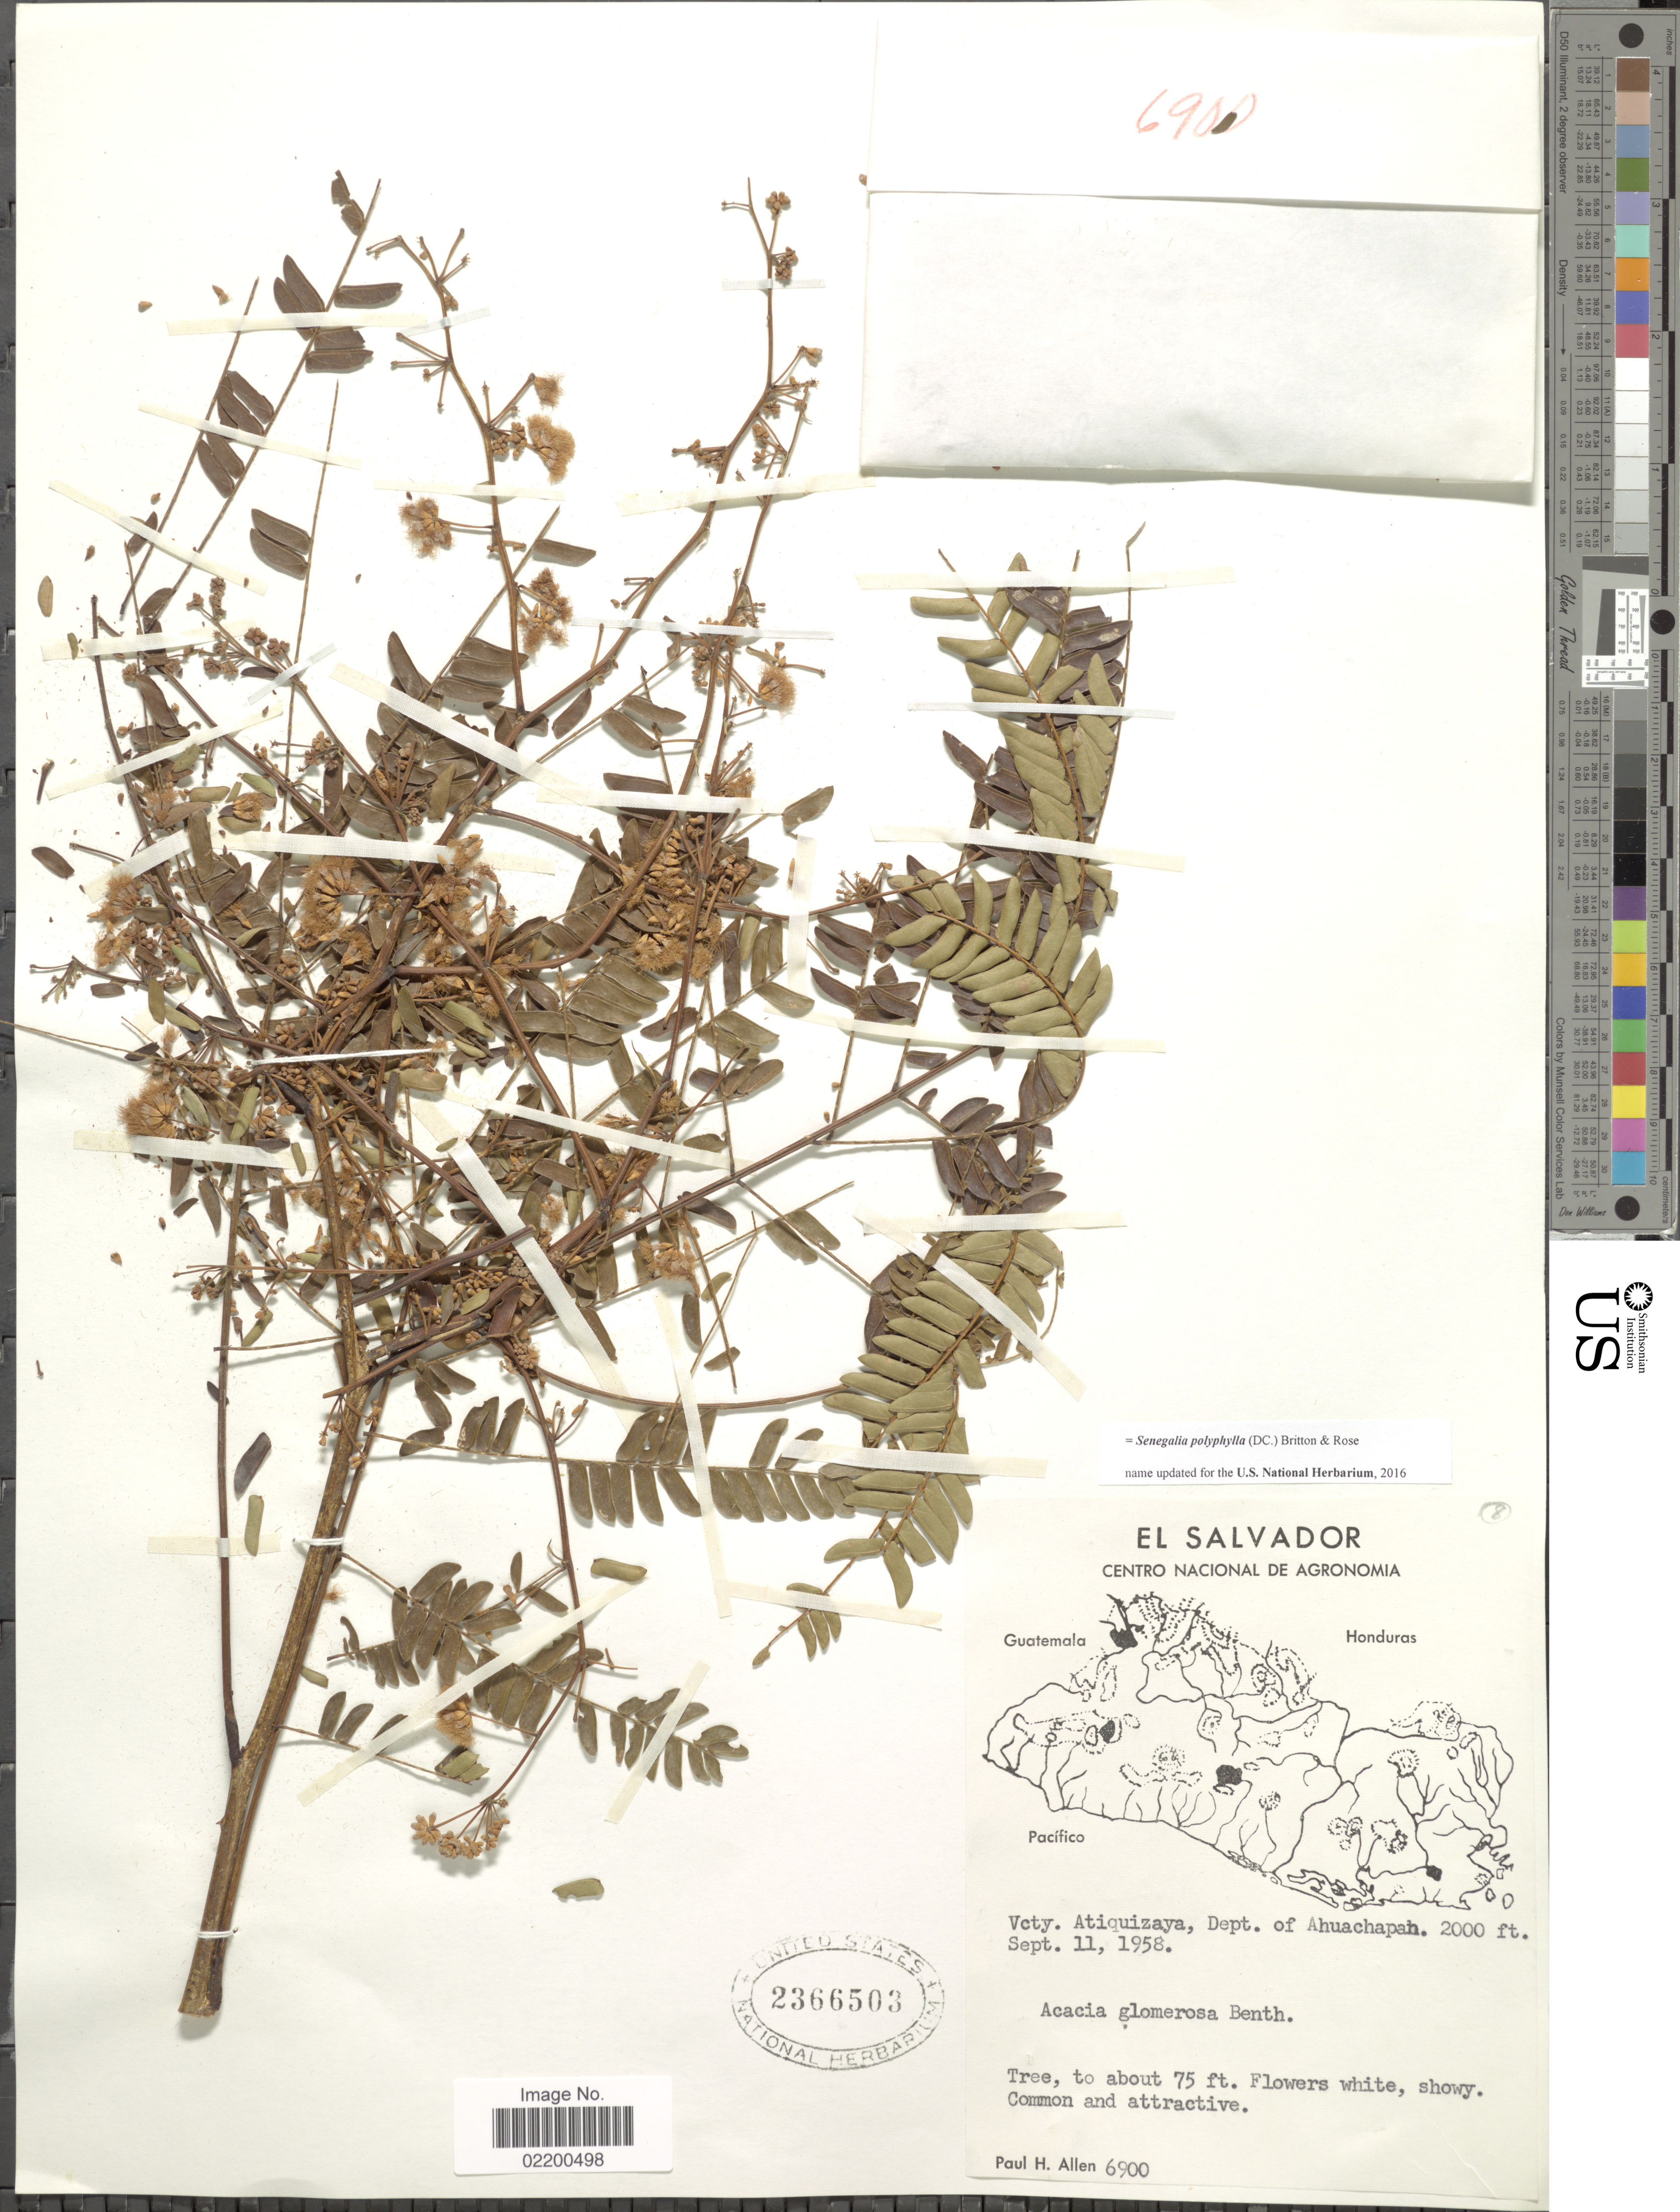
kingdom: Plantae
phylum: Tracheophyta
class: Magnoliopsida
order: Fabales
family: Fabaceae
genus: Senegalia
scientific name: Senegalia polyphylla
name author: (DC.) Britton & Rose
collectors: P. H. Allen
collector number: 6900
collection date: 1958-09-11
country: El Salvador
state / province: Ahuachapan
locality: Vcty. Atiquizaya, Dept. of Ahuachapan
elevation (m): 610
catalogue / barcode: US 2366503